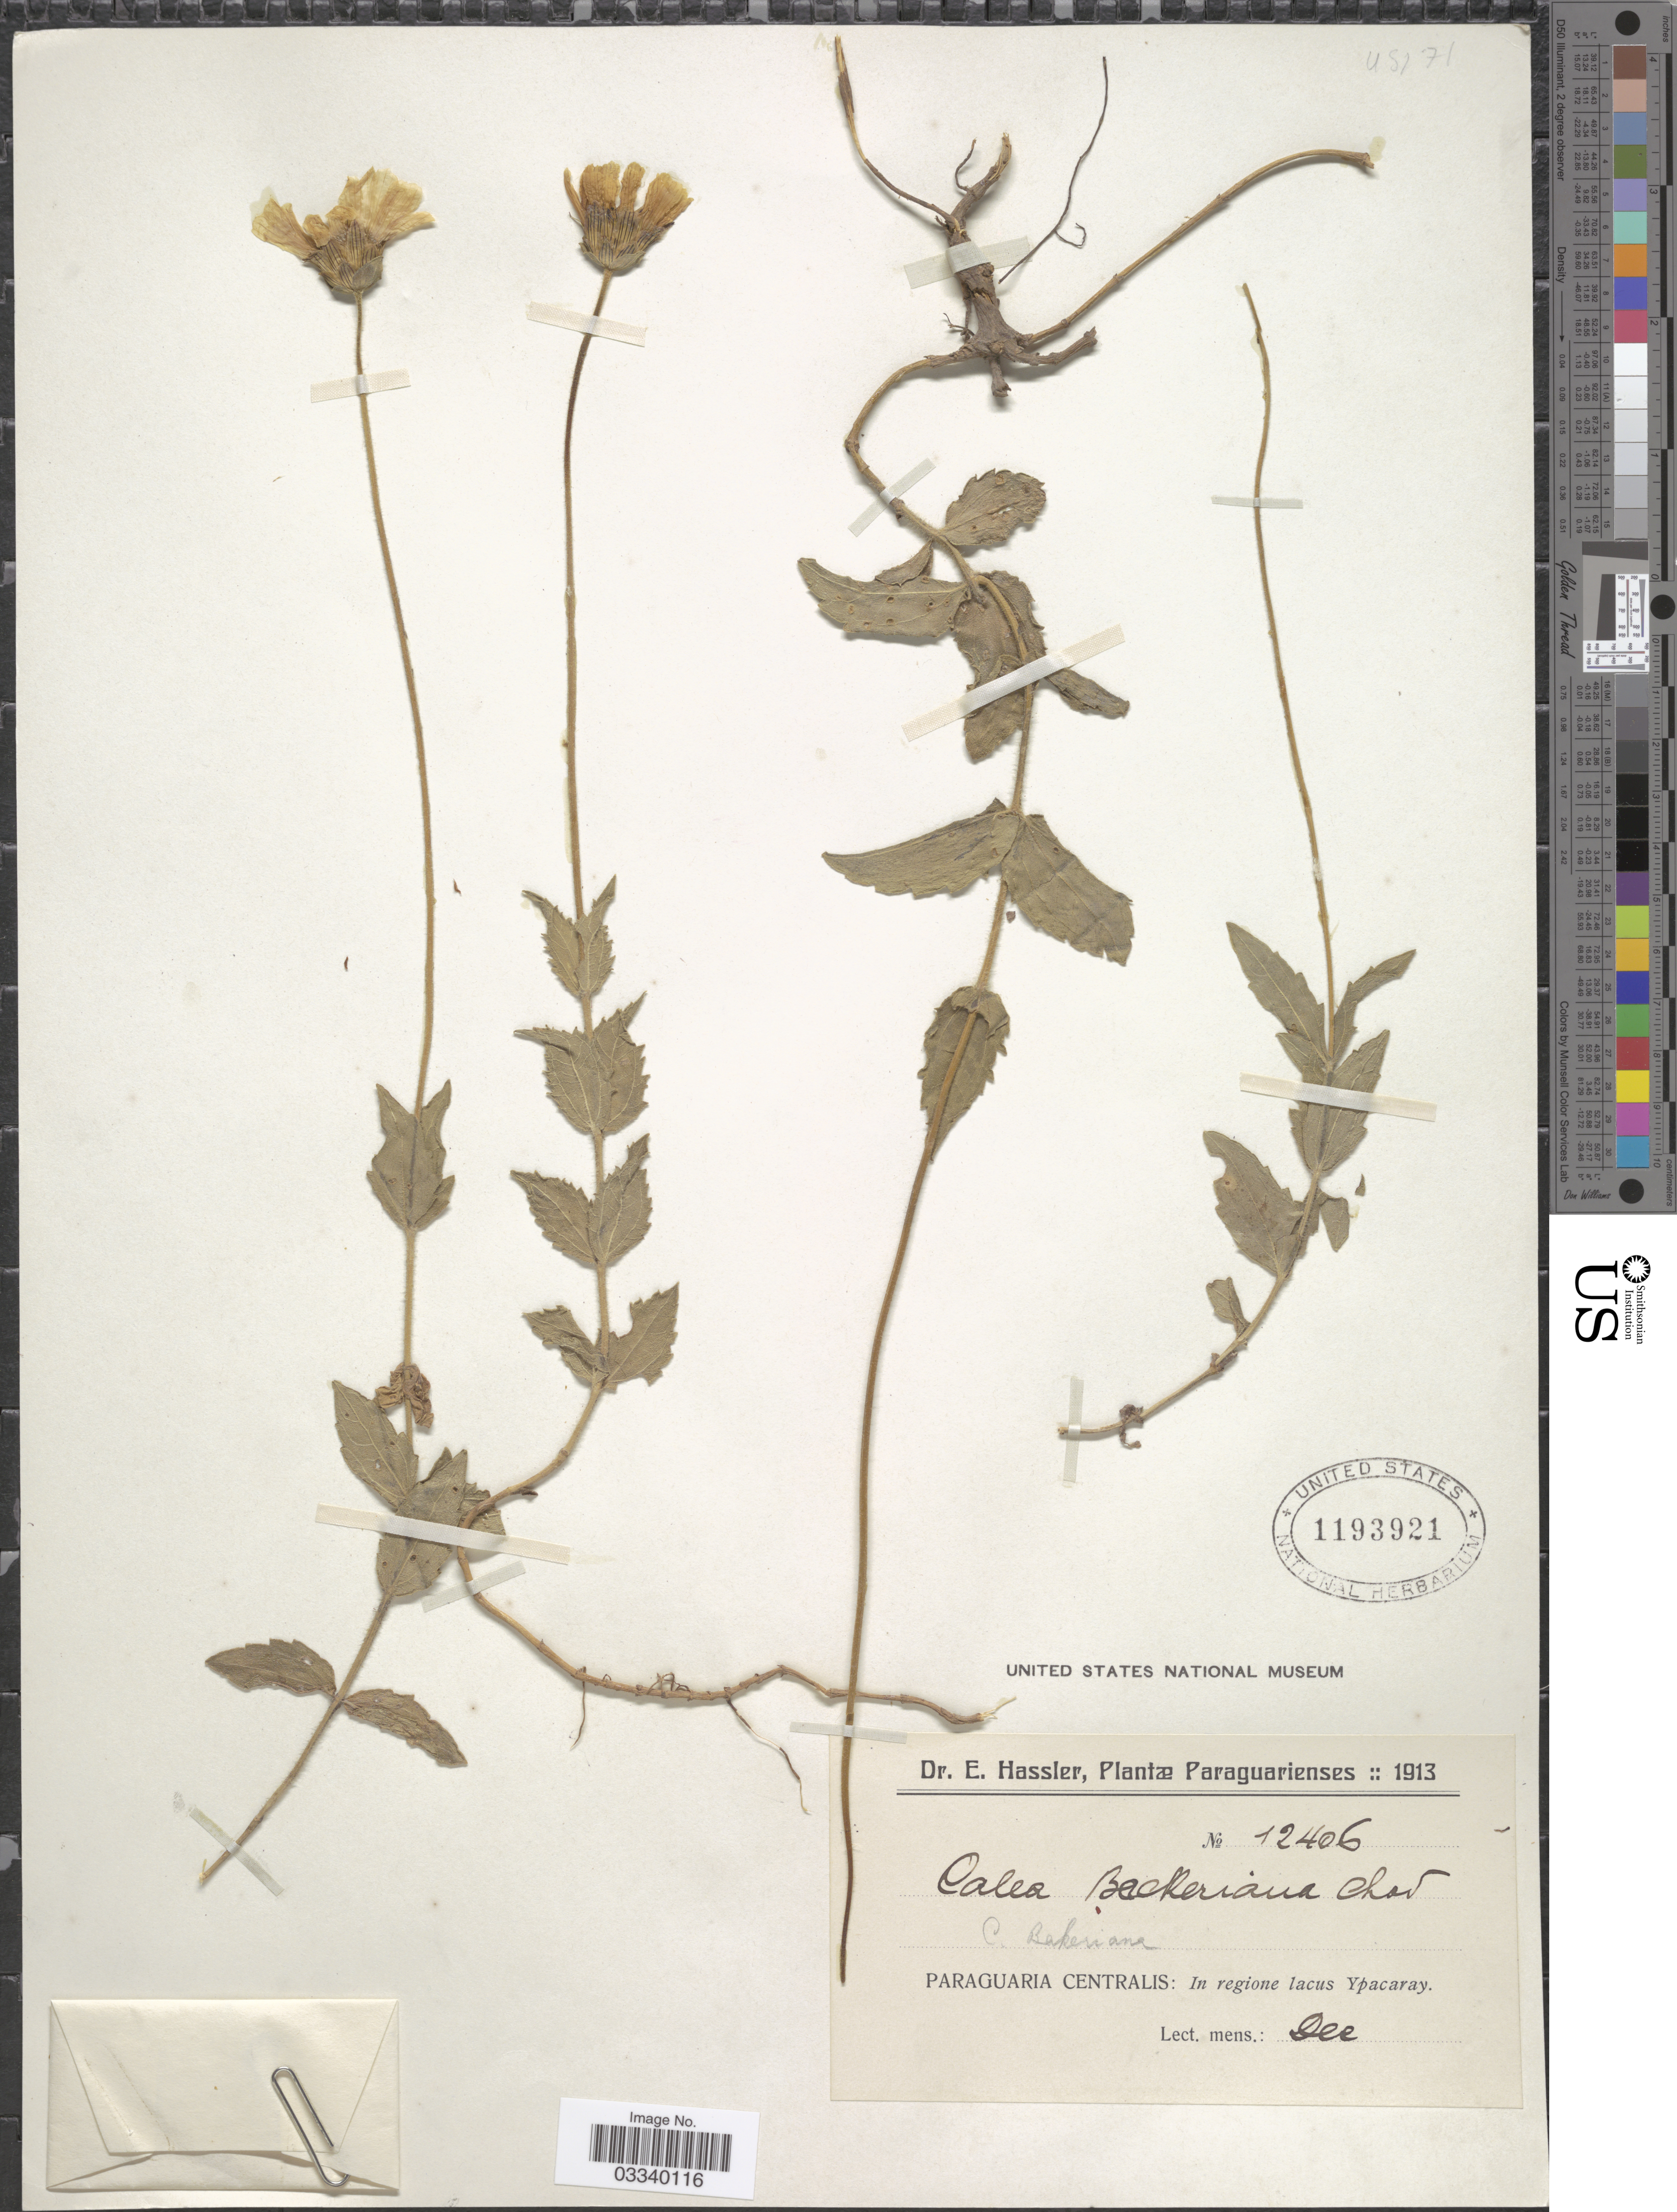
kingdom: Plantae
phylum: Tracheophyta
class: Magnoliopsida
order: Asterales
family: Asteraceae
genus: Calea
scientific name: Calea bakeriana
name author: Chodat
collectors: E. Hassler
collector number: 12406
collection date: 1913-12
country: Paraguay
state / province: Central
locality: Paraguaria Centralis: In regione lacus Ypacaray.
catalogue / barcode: US 1193921